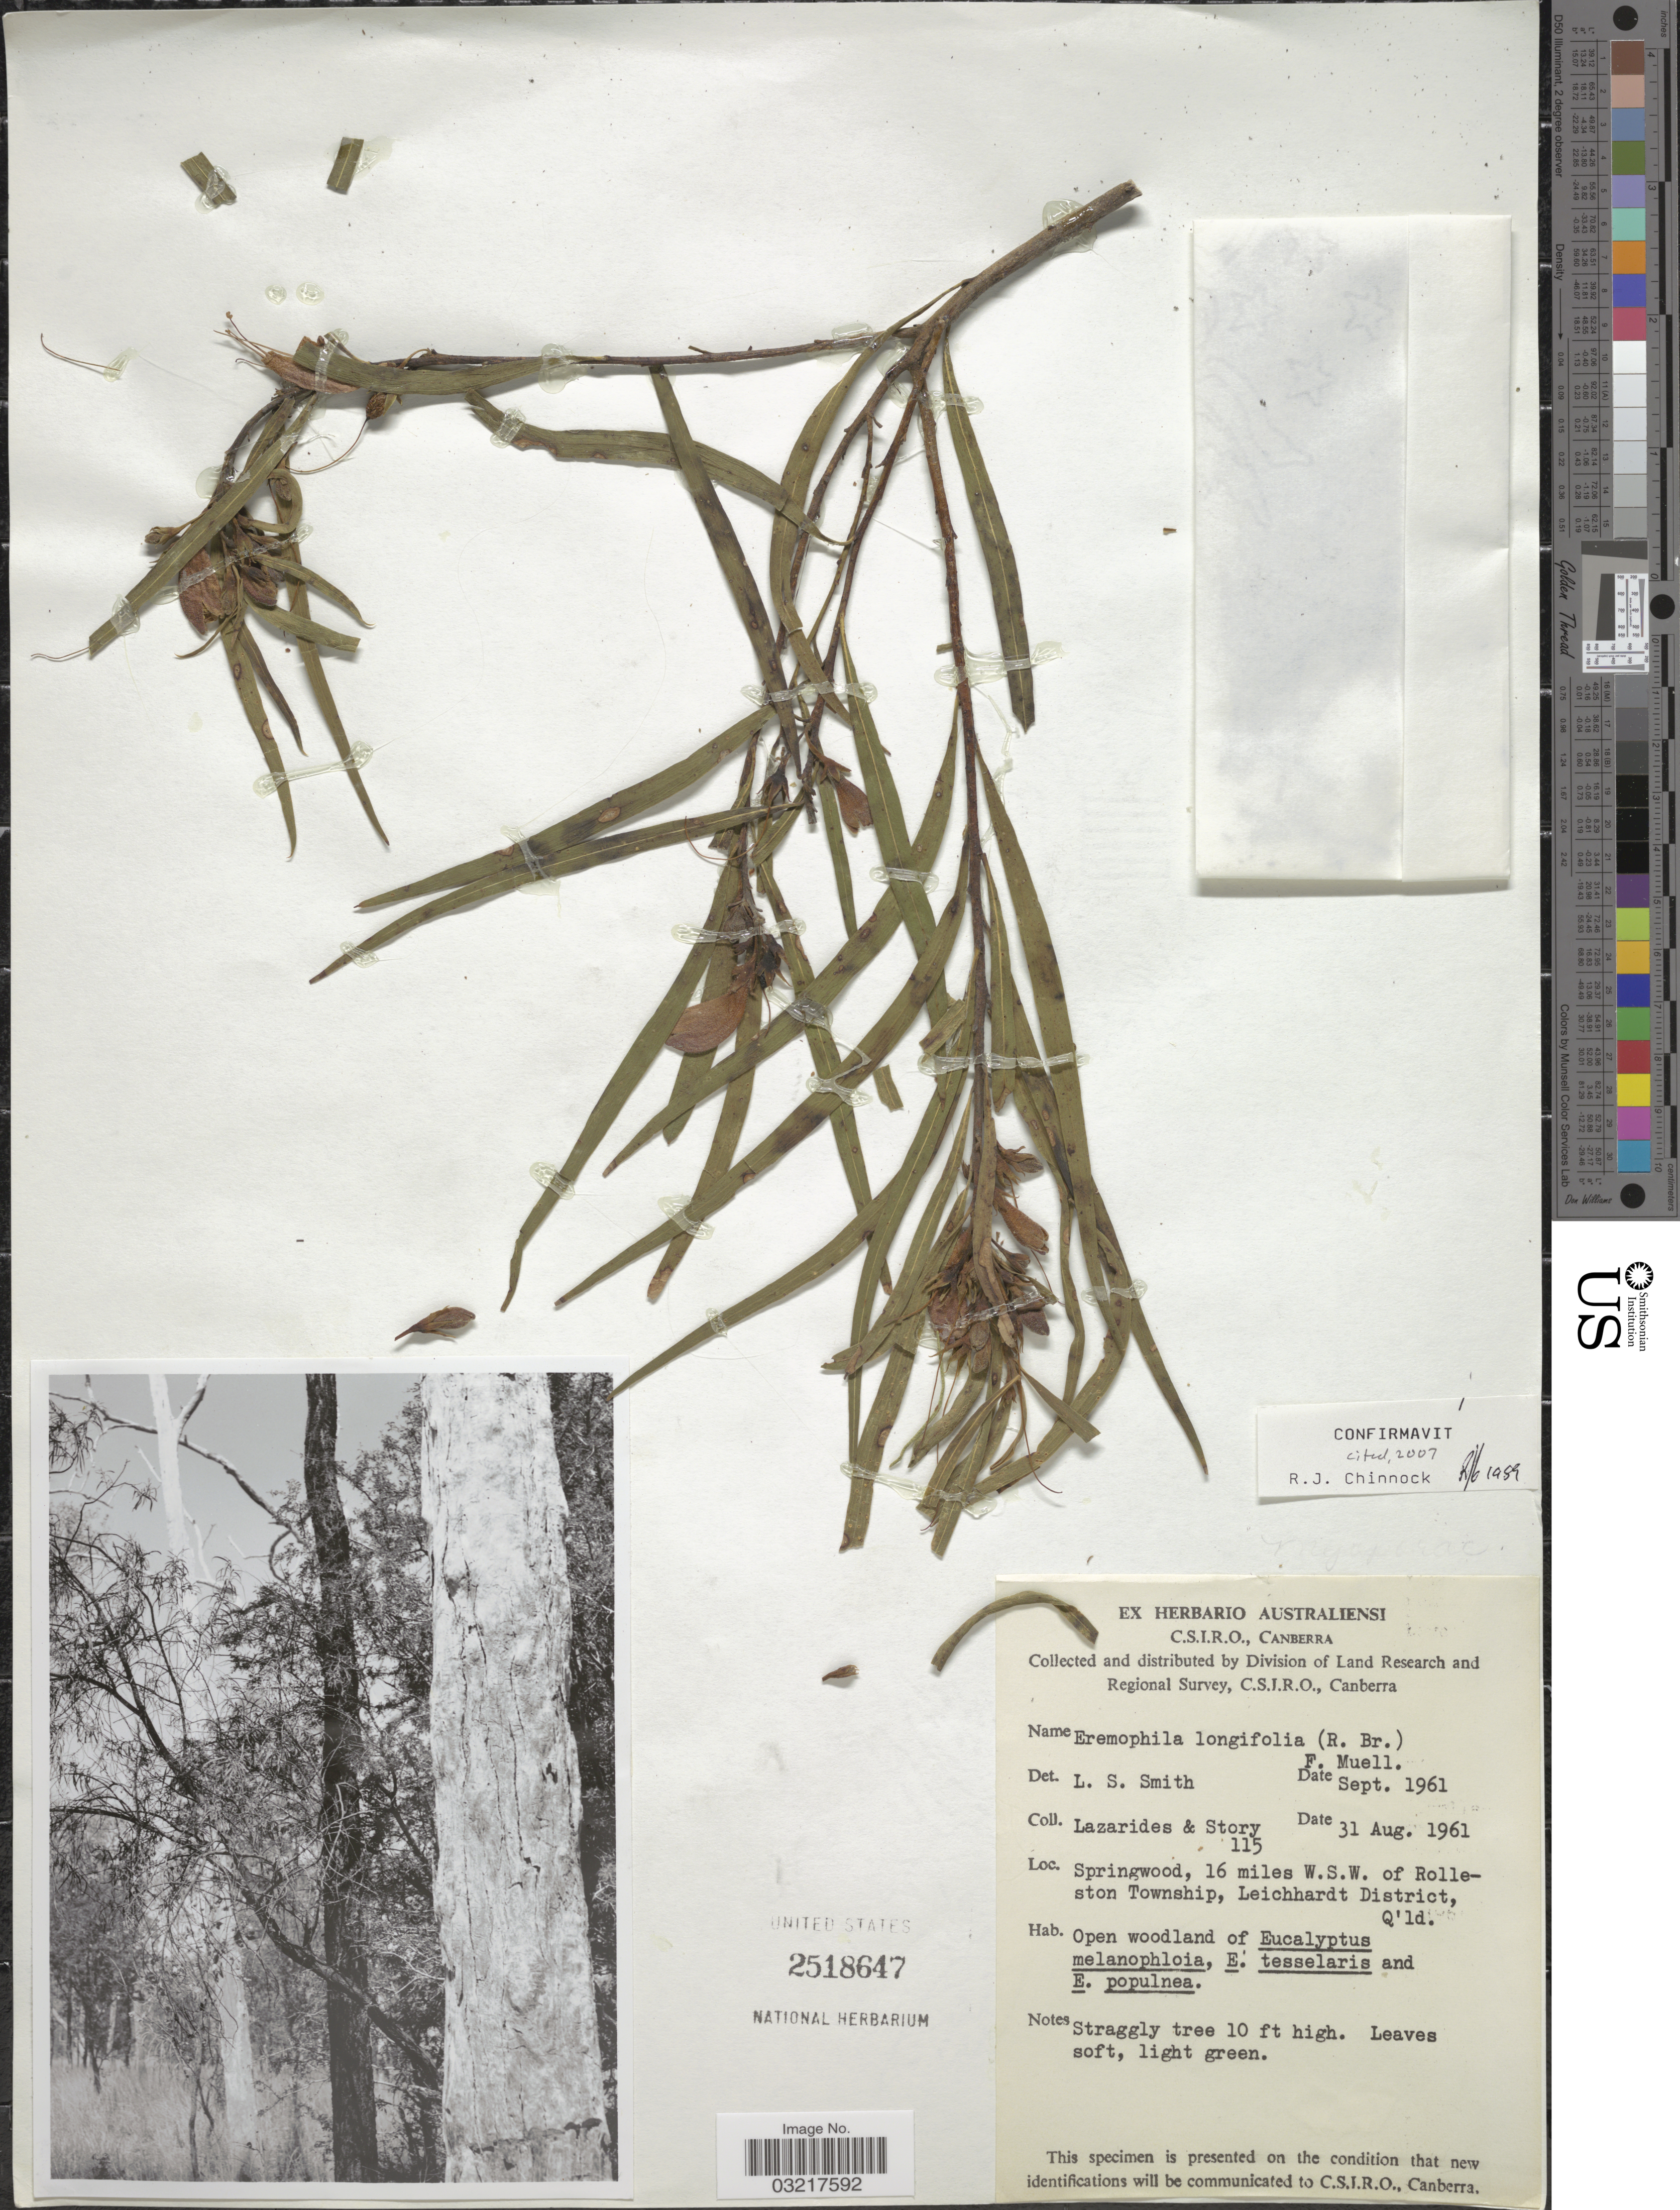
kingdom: Plantae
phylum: Tracheophyta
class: Magnoliopsida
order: Lamiales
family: Scrophulariaceae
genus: Eremophila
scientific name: Eremophila longifolia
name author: (R. Br.) F. Muell.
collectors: M. Lazarides & -. Story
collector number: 115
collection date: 1961-08-31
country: Australia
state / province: Queensland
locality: Springwood, 16 miles W.S.W. of Rollestone Township, Leichardt District, Q' ld.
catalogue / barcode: US 2518647